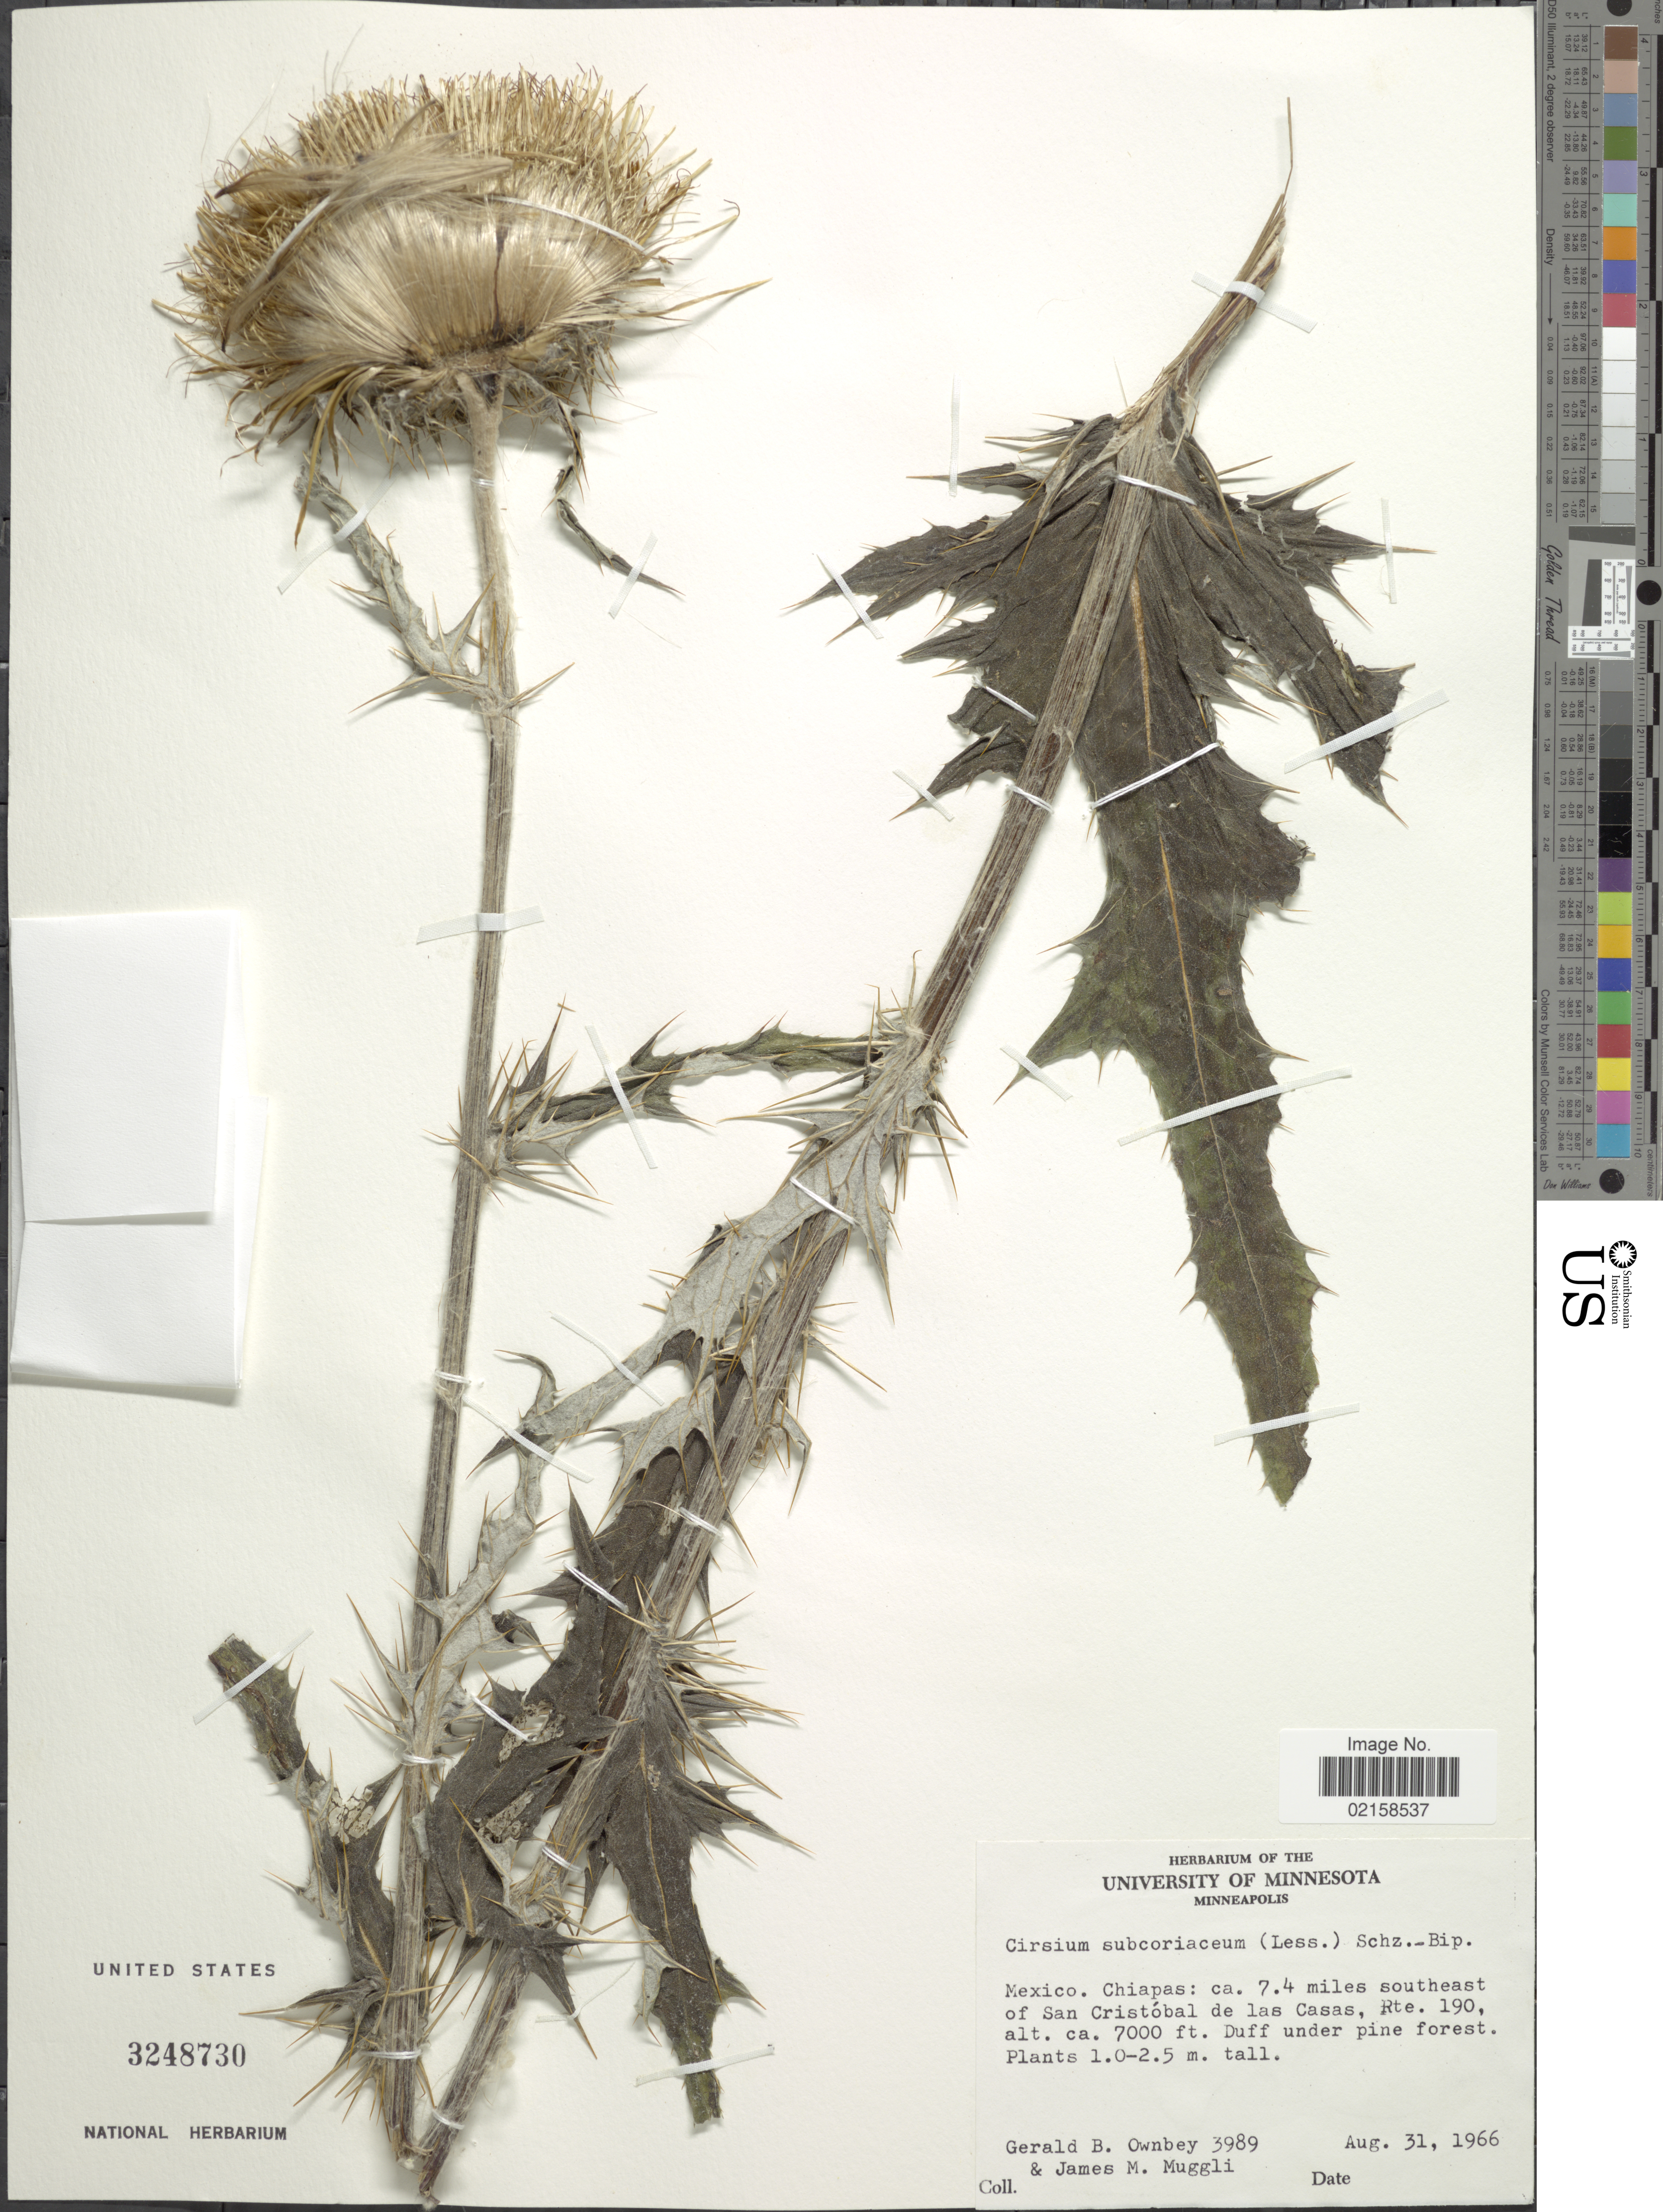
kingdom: Plantae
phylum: Tracheophyta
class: Magnoliopsida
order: Asterales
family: Asteraceae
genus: Cirsium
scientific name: Cirsium subcoriaceum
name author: (Less.) Sch. Bip.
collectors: G. B. Ownbey & J. Muggli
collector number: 3989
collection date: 1966-08-31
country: Mexico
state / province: Chiapas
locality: Ca. 7.4 miles southeast of San Cristobal de las Casas, Rte. 190.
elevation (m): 2134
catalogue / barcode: US 3248730